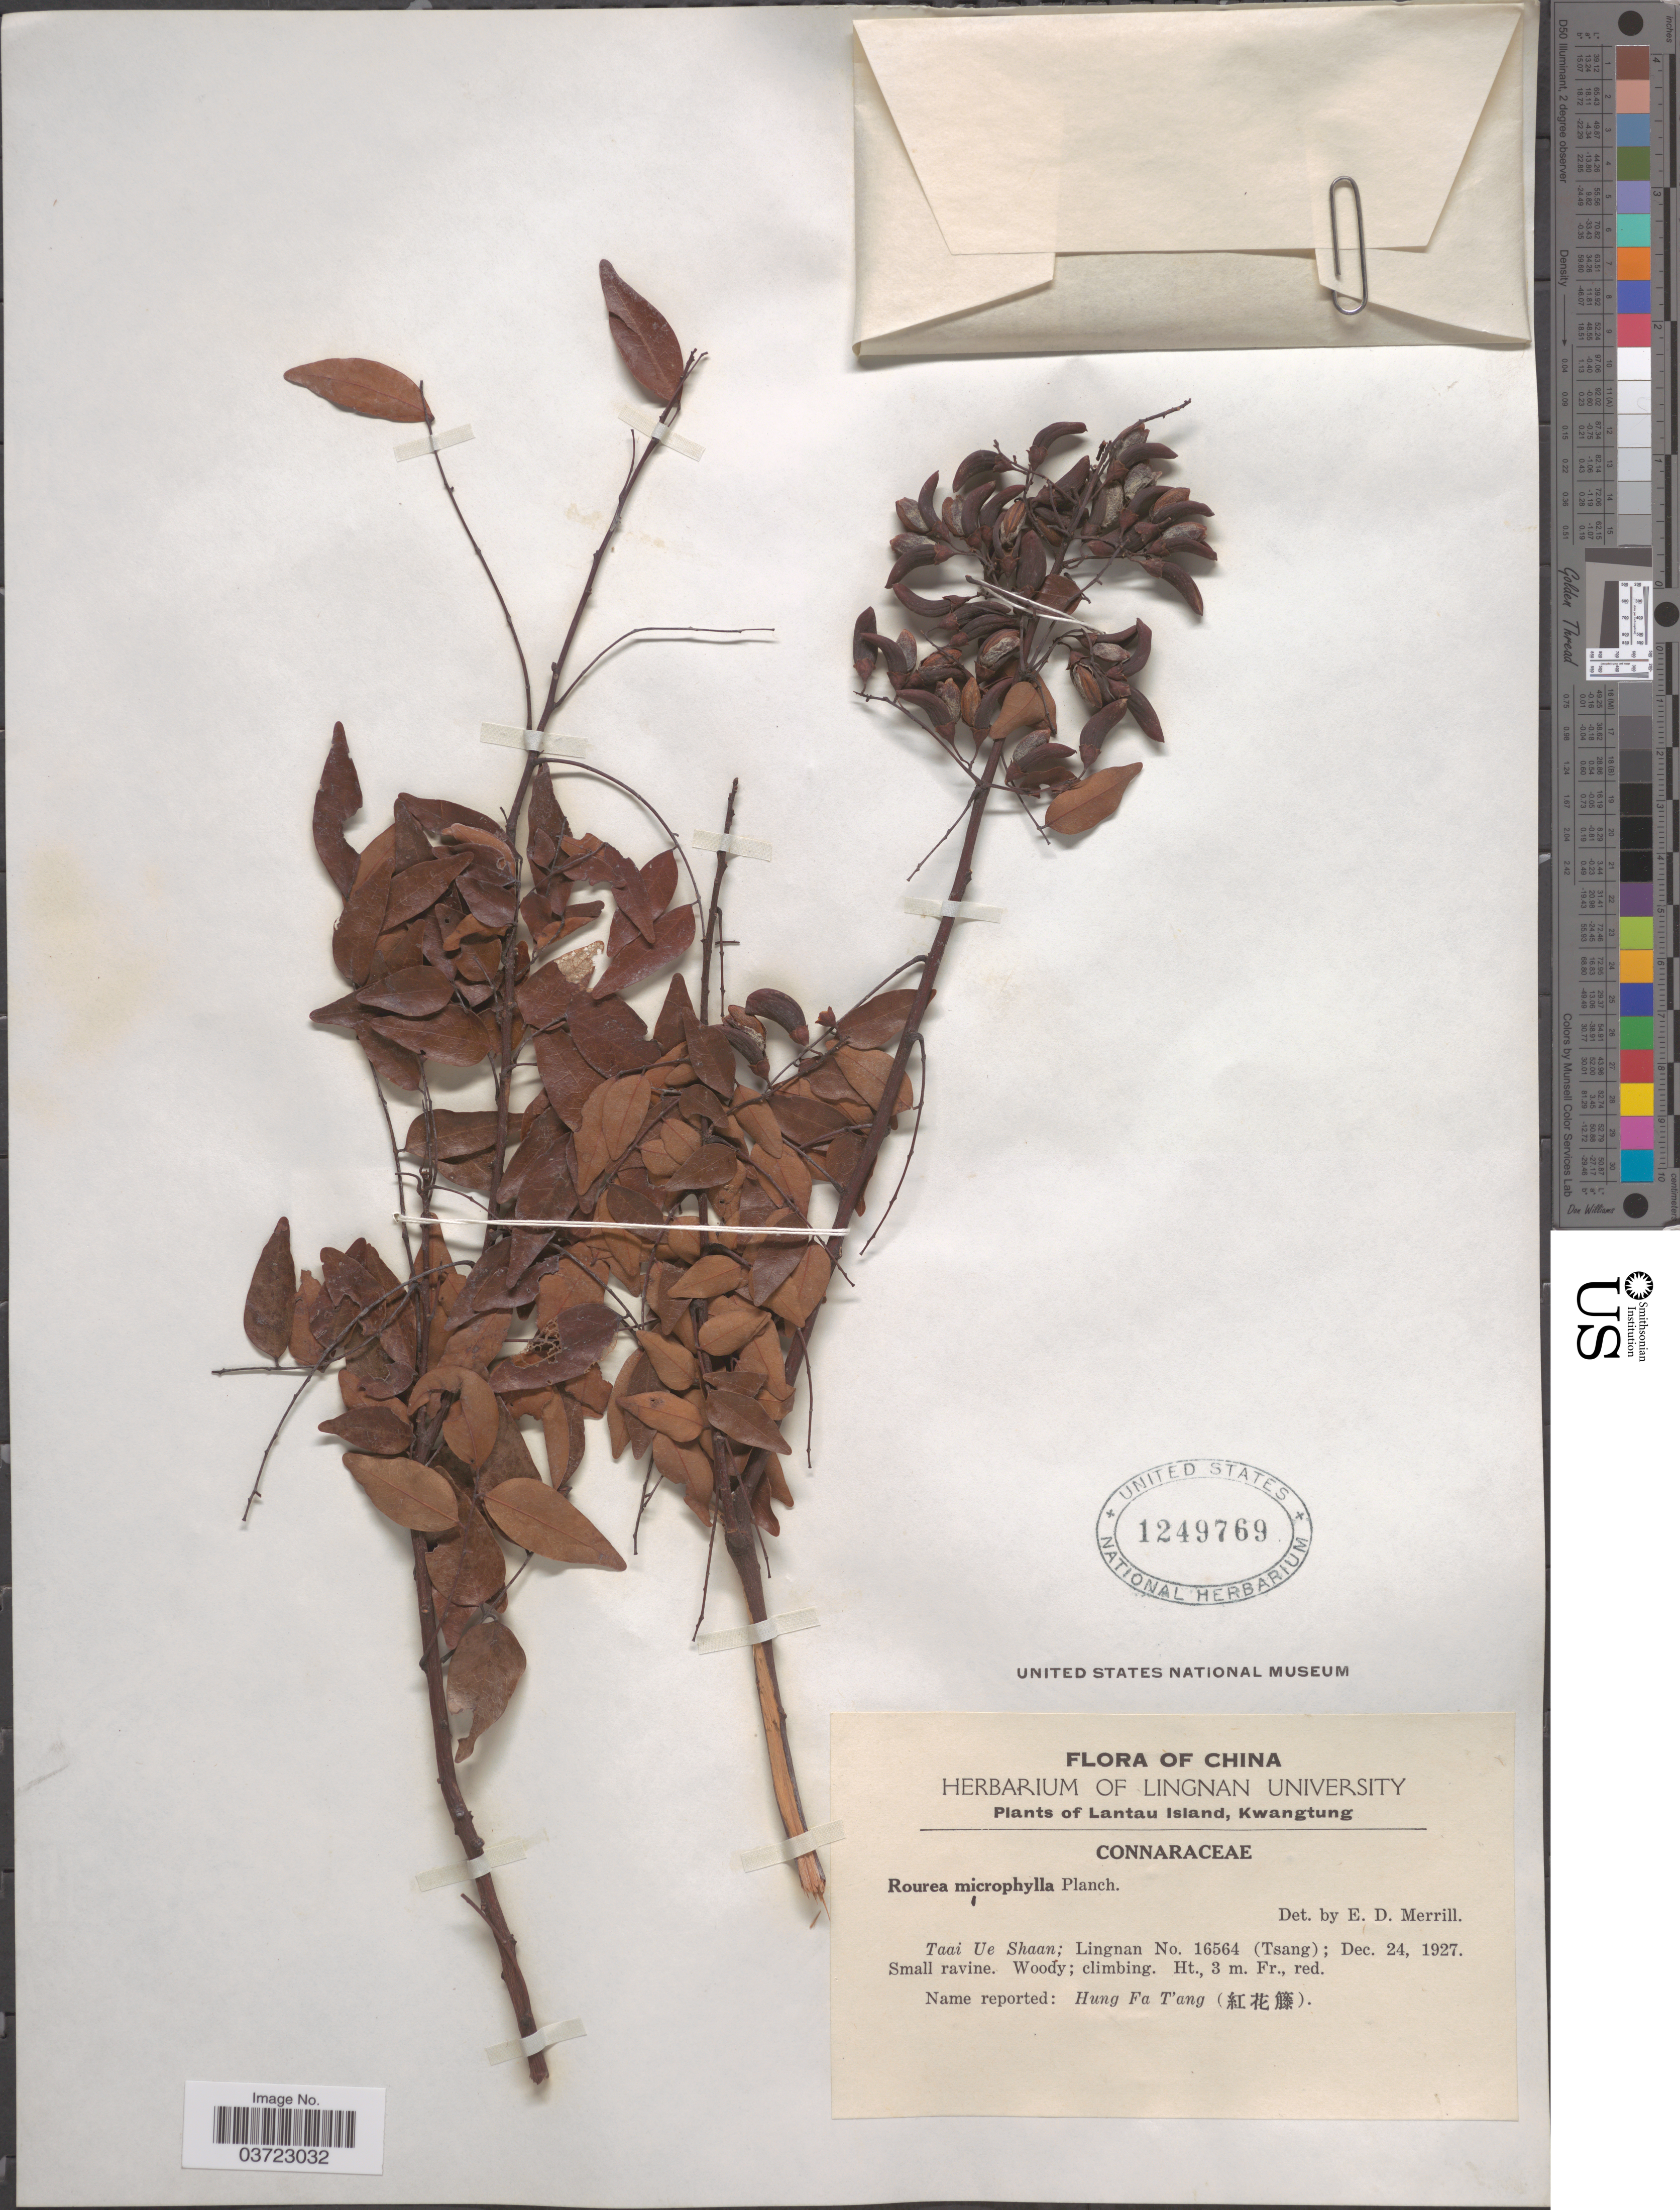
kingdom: Plantae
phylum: Tracheophyta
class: Magnoliopsida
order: Oxalidales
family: Connaraceae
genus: Rourea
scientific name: Rourea microphylla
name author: (Hook. & Arn.) Planch.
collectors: Lingnan & -- Tsang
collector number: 16564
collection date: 1927-12-24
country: China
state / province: Guangdong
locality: Lantau Island, Kwangtung. Taai Ue Shaan.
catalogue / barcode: US 1249769